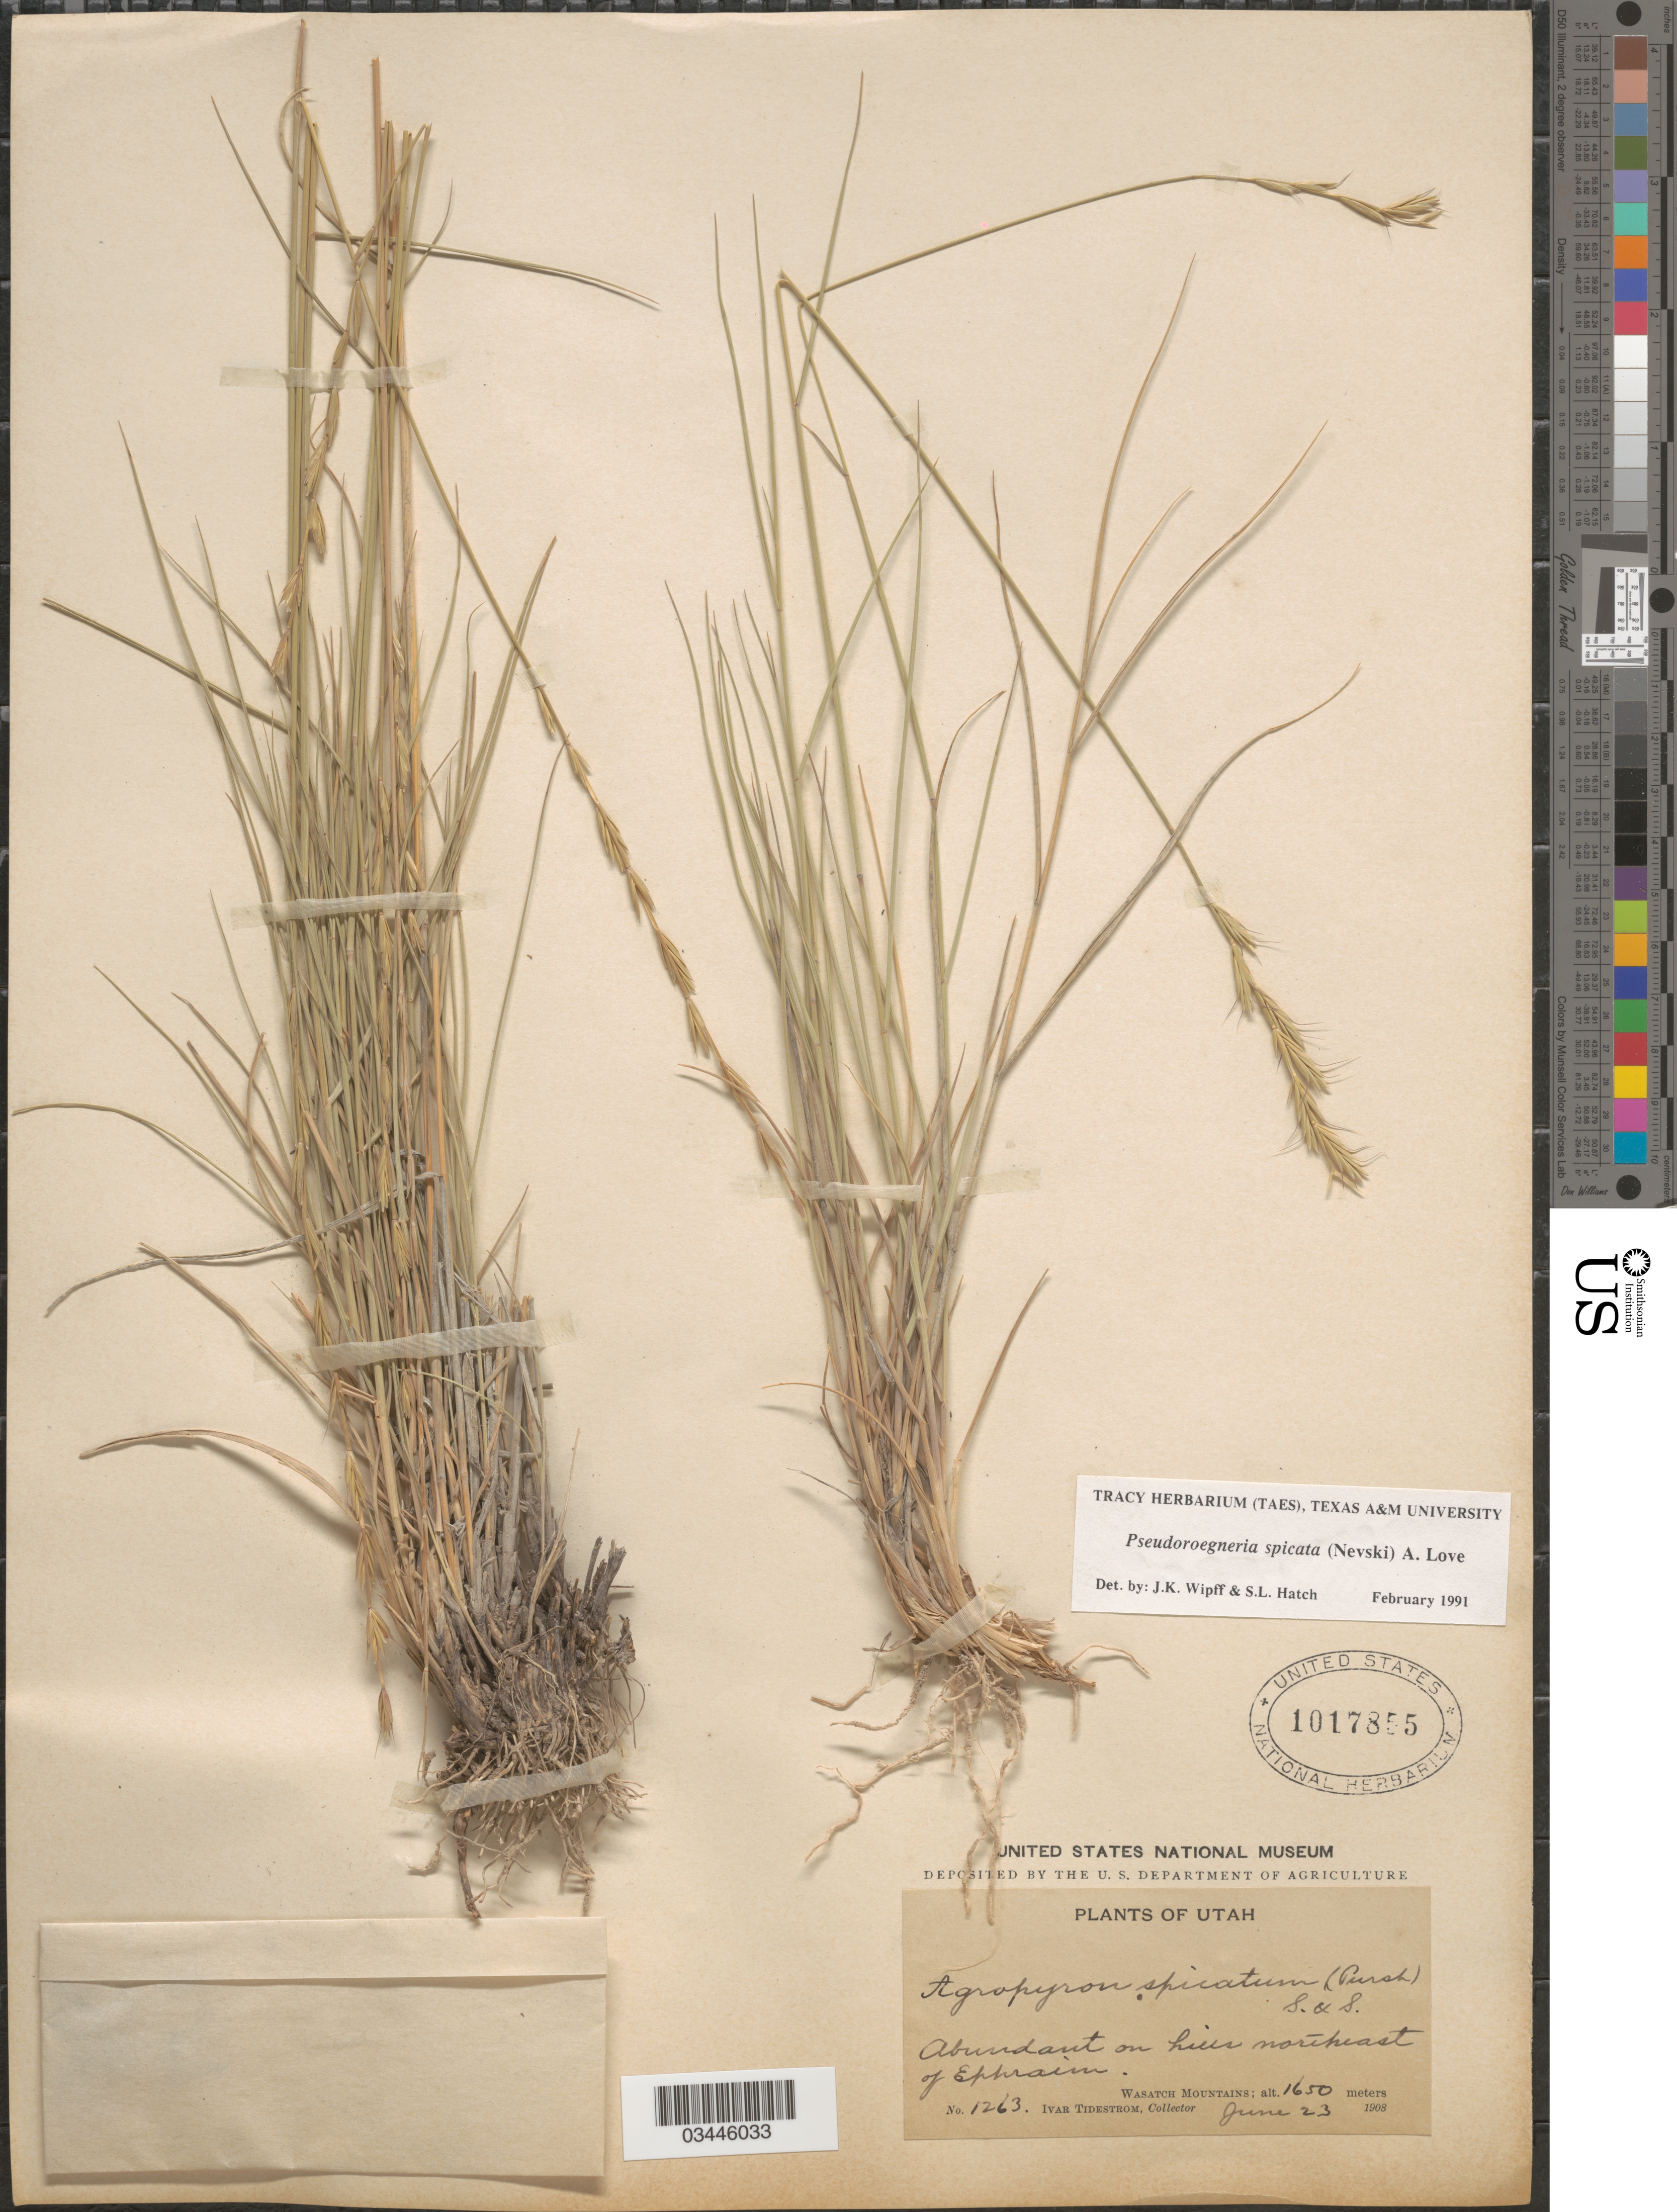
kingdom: Plantae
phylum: Tracheophyta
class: Liliopsida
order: Poales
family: Poaceae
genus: Pseudoroegneria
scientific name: Pseudoroegneria spicata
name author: (Pursh) Á. Löve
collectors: I. F. Tidestrom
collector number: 1263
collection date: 1908-06-23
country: United States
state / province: Utah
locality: Abundant on hills northeast of Ephraim. Wasatch Mountains.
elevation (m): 1650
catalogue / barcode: US 1017855